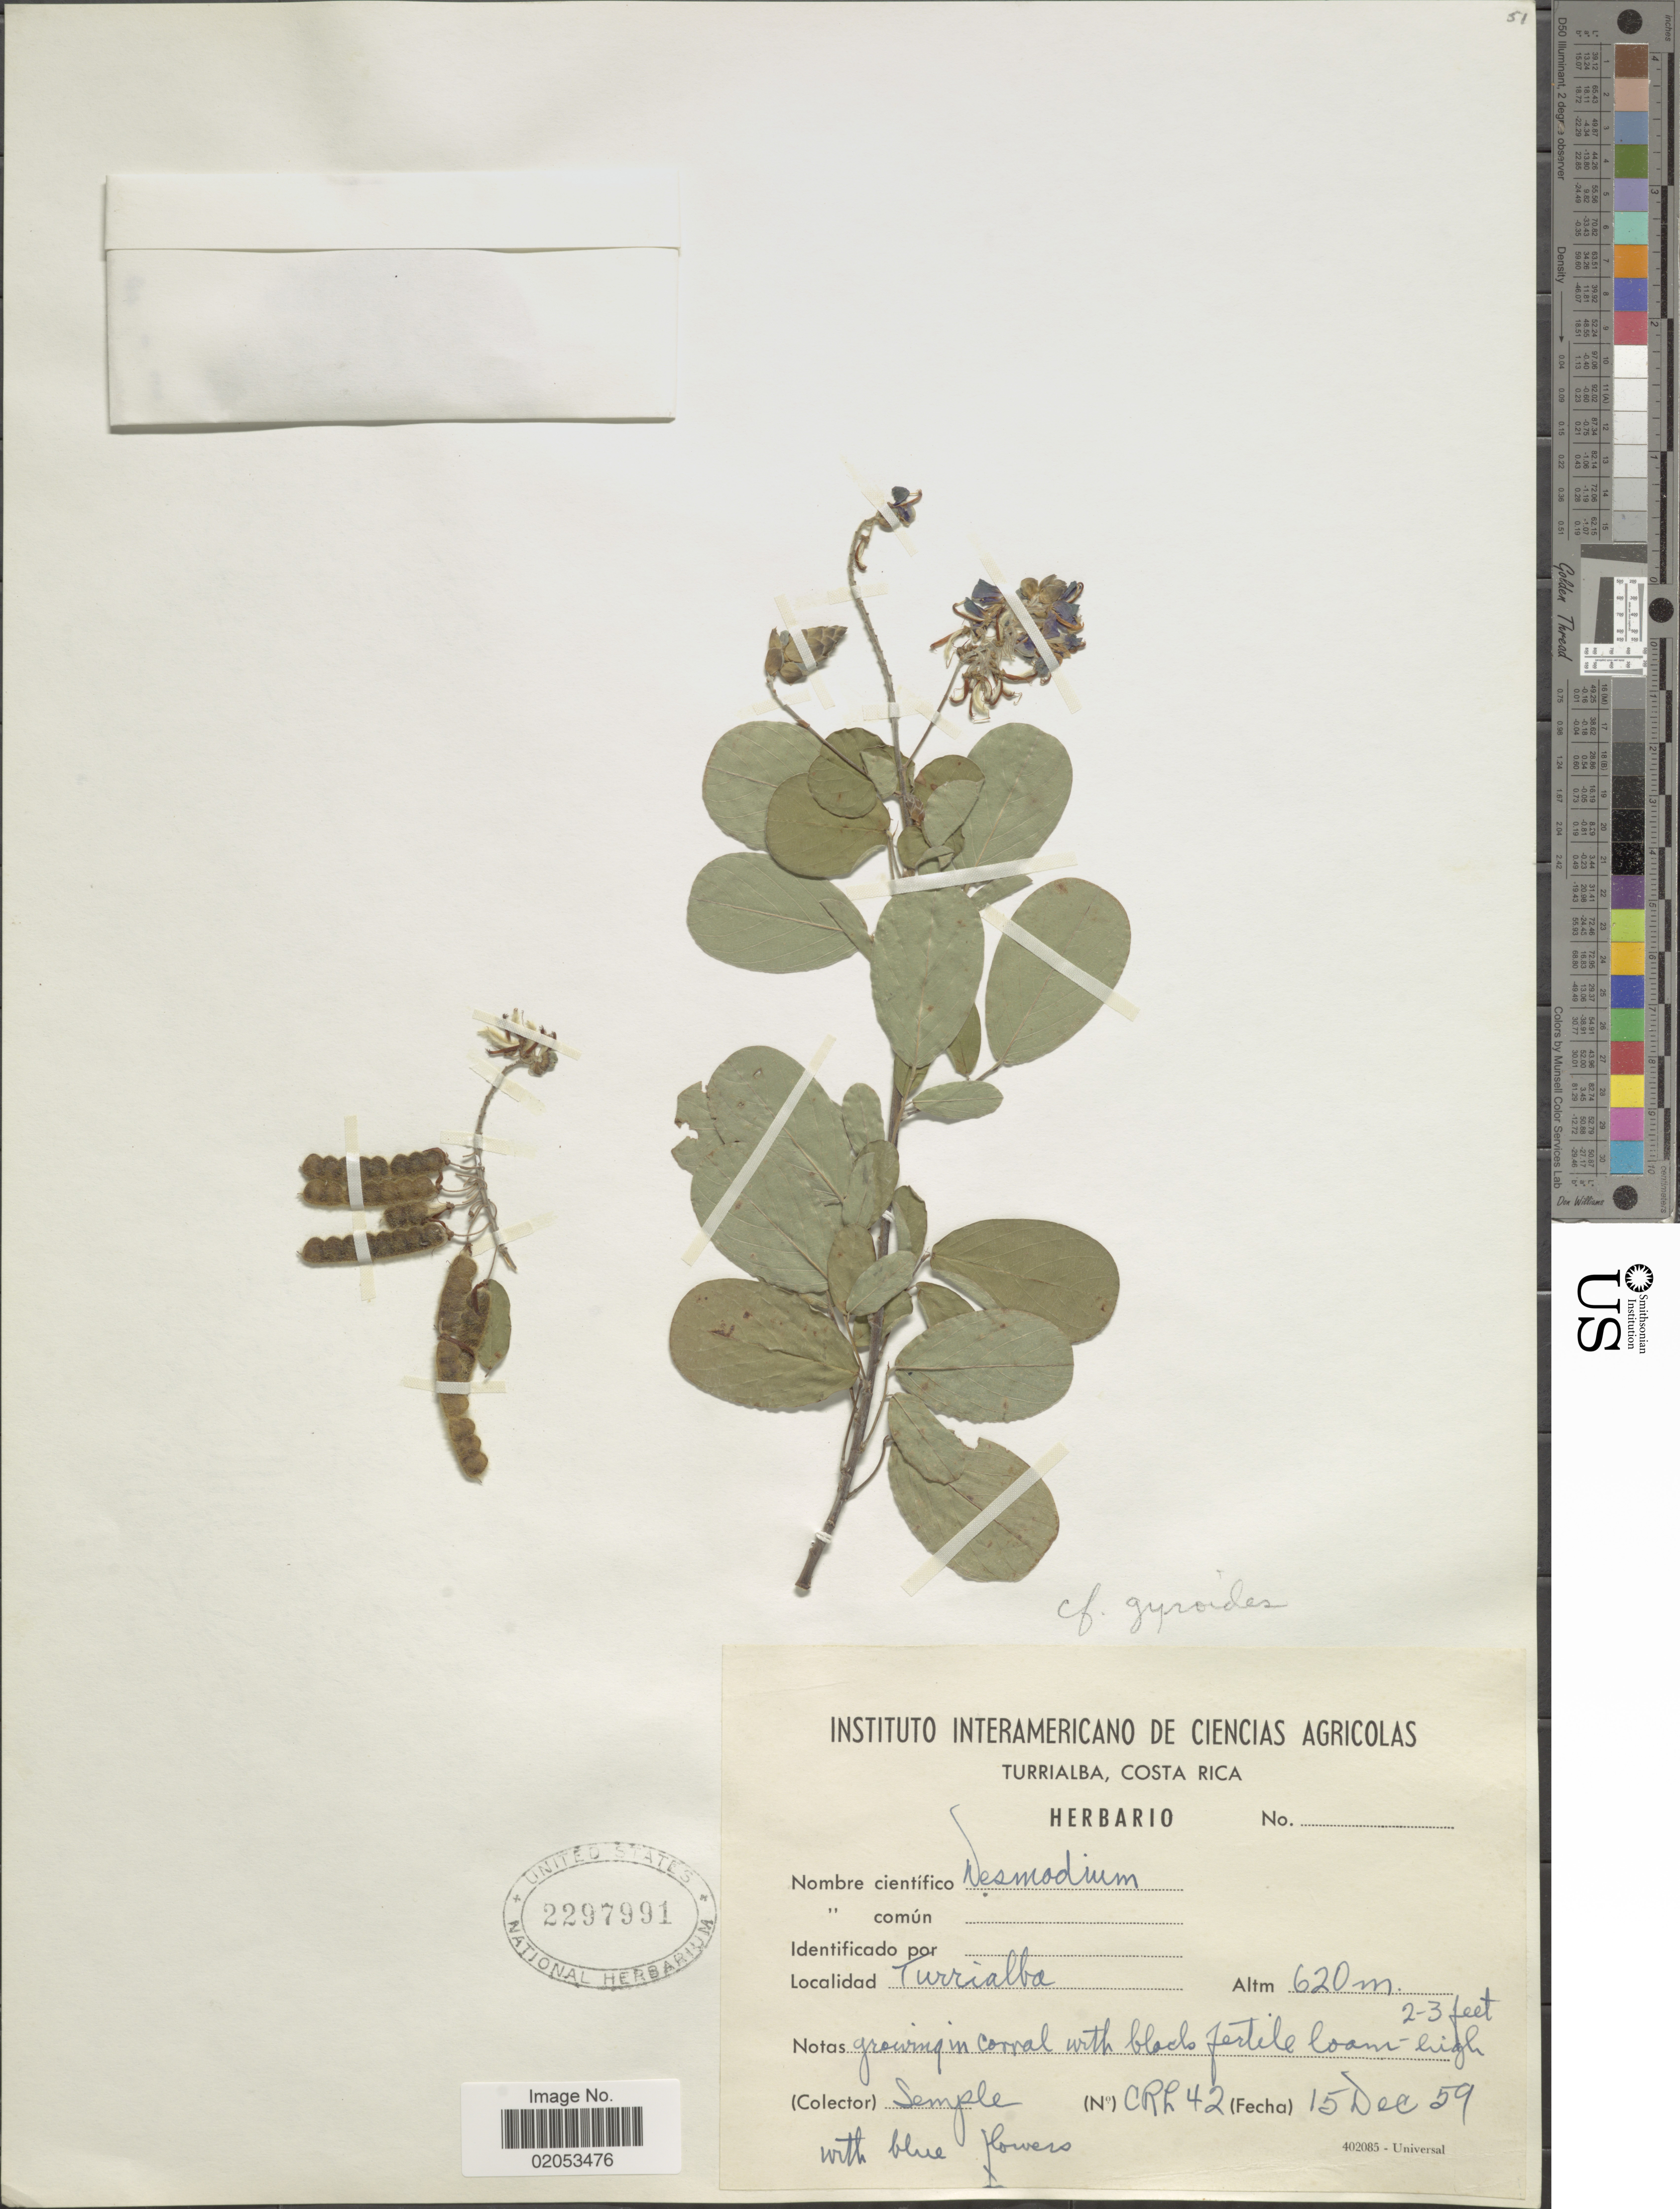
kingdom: Plantae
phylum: Tracheophyta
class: Magnoliopsida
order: Fabales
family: Fabaceae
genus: Desmodium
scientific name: Desmodium gyroides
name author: DC.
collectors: Semple, --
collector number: CRL 42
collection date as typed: Transcribed d/m/y: 15/12/59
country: Costa Rica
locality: Turrialba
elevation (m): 620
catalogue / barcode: US 2297991